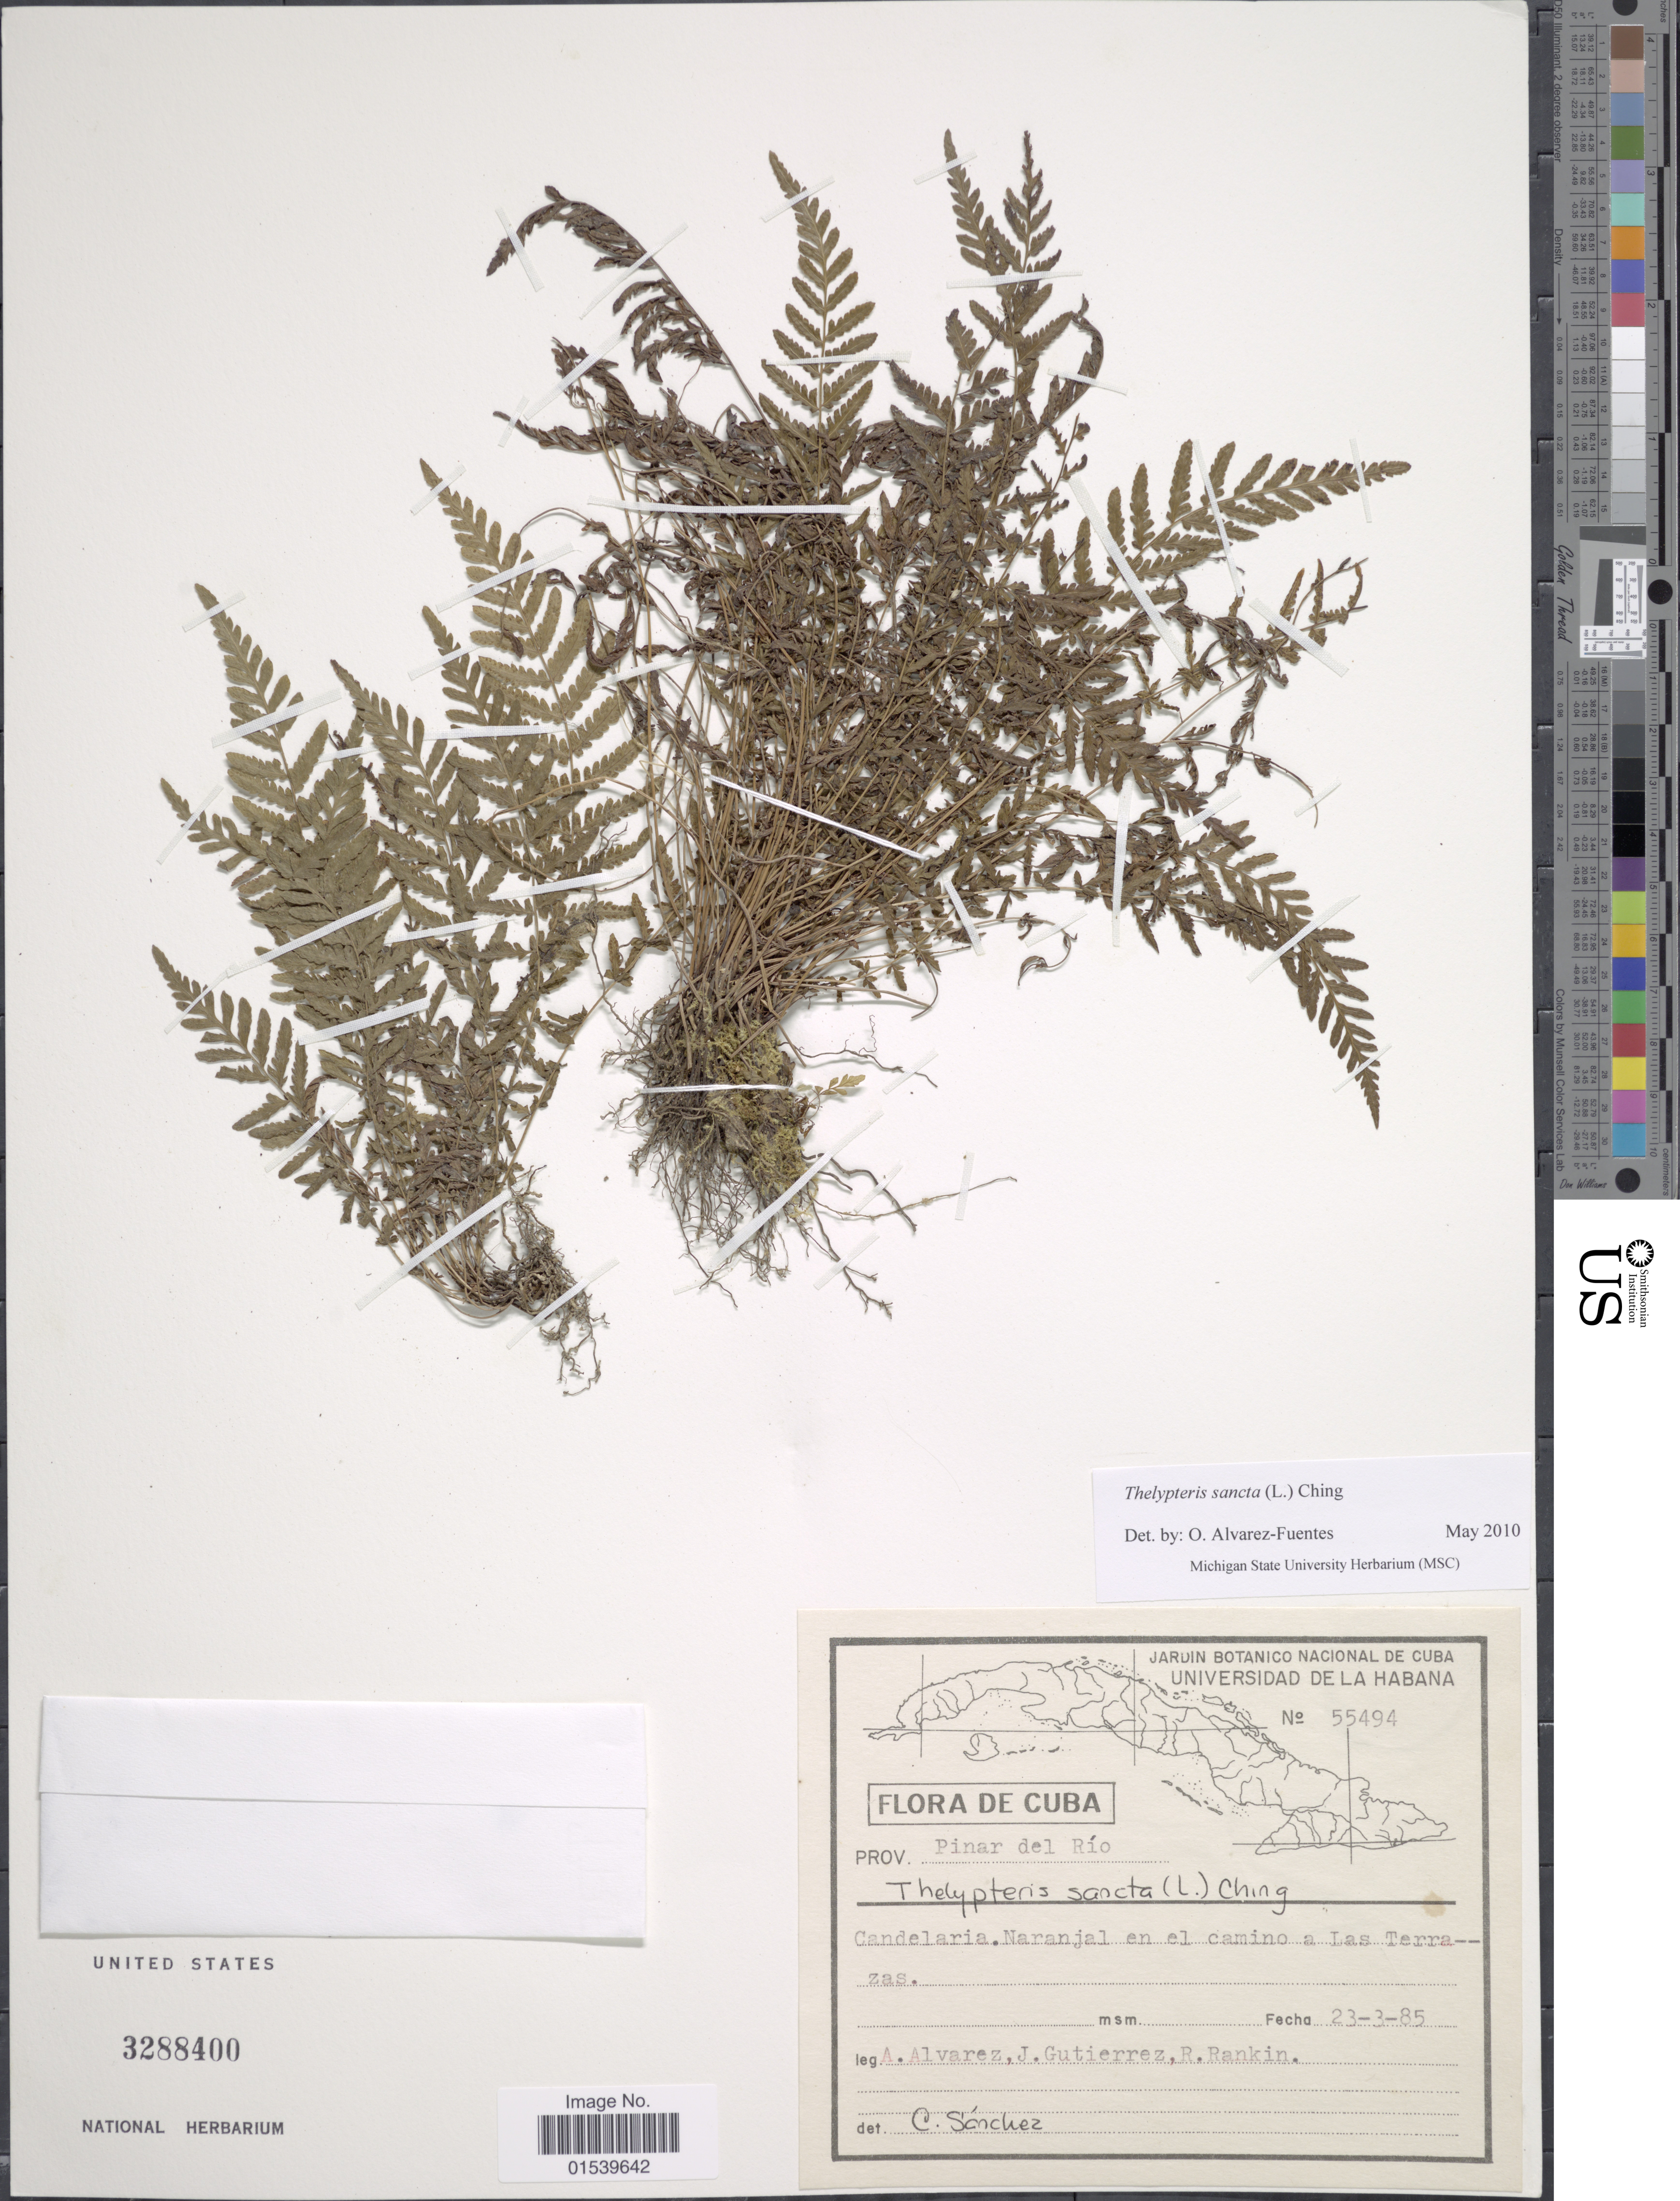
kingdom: Plantae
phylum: Tracheophyta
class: Polypodiopsida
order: Polypodiales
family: Thelypteridaceae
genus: Amauropelta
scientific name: Amauropelta sancta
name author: (L.) Pic. Serm.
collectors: A. Alvarez, J. Guttiérez & R. Rankin Rodriguez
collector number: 55494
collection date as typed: Transcribed d/m/y: 23/3/85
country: Cuba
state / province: Pinar del Río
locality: Prov. Pinar del Rio, Candelaria, Naranjal en el camino a Las Terrazas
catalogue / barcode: US 3288400